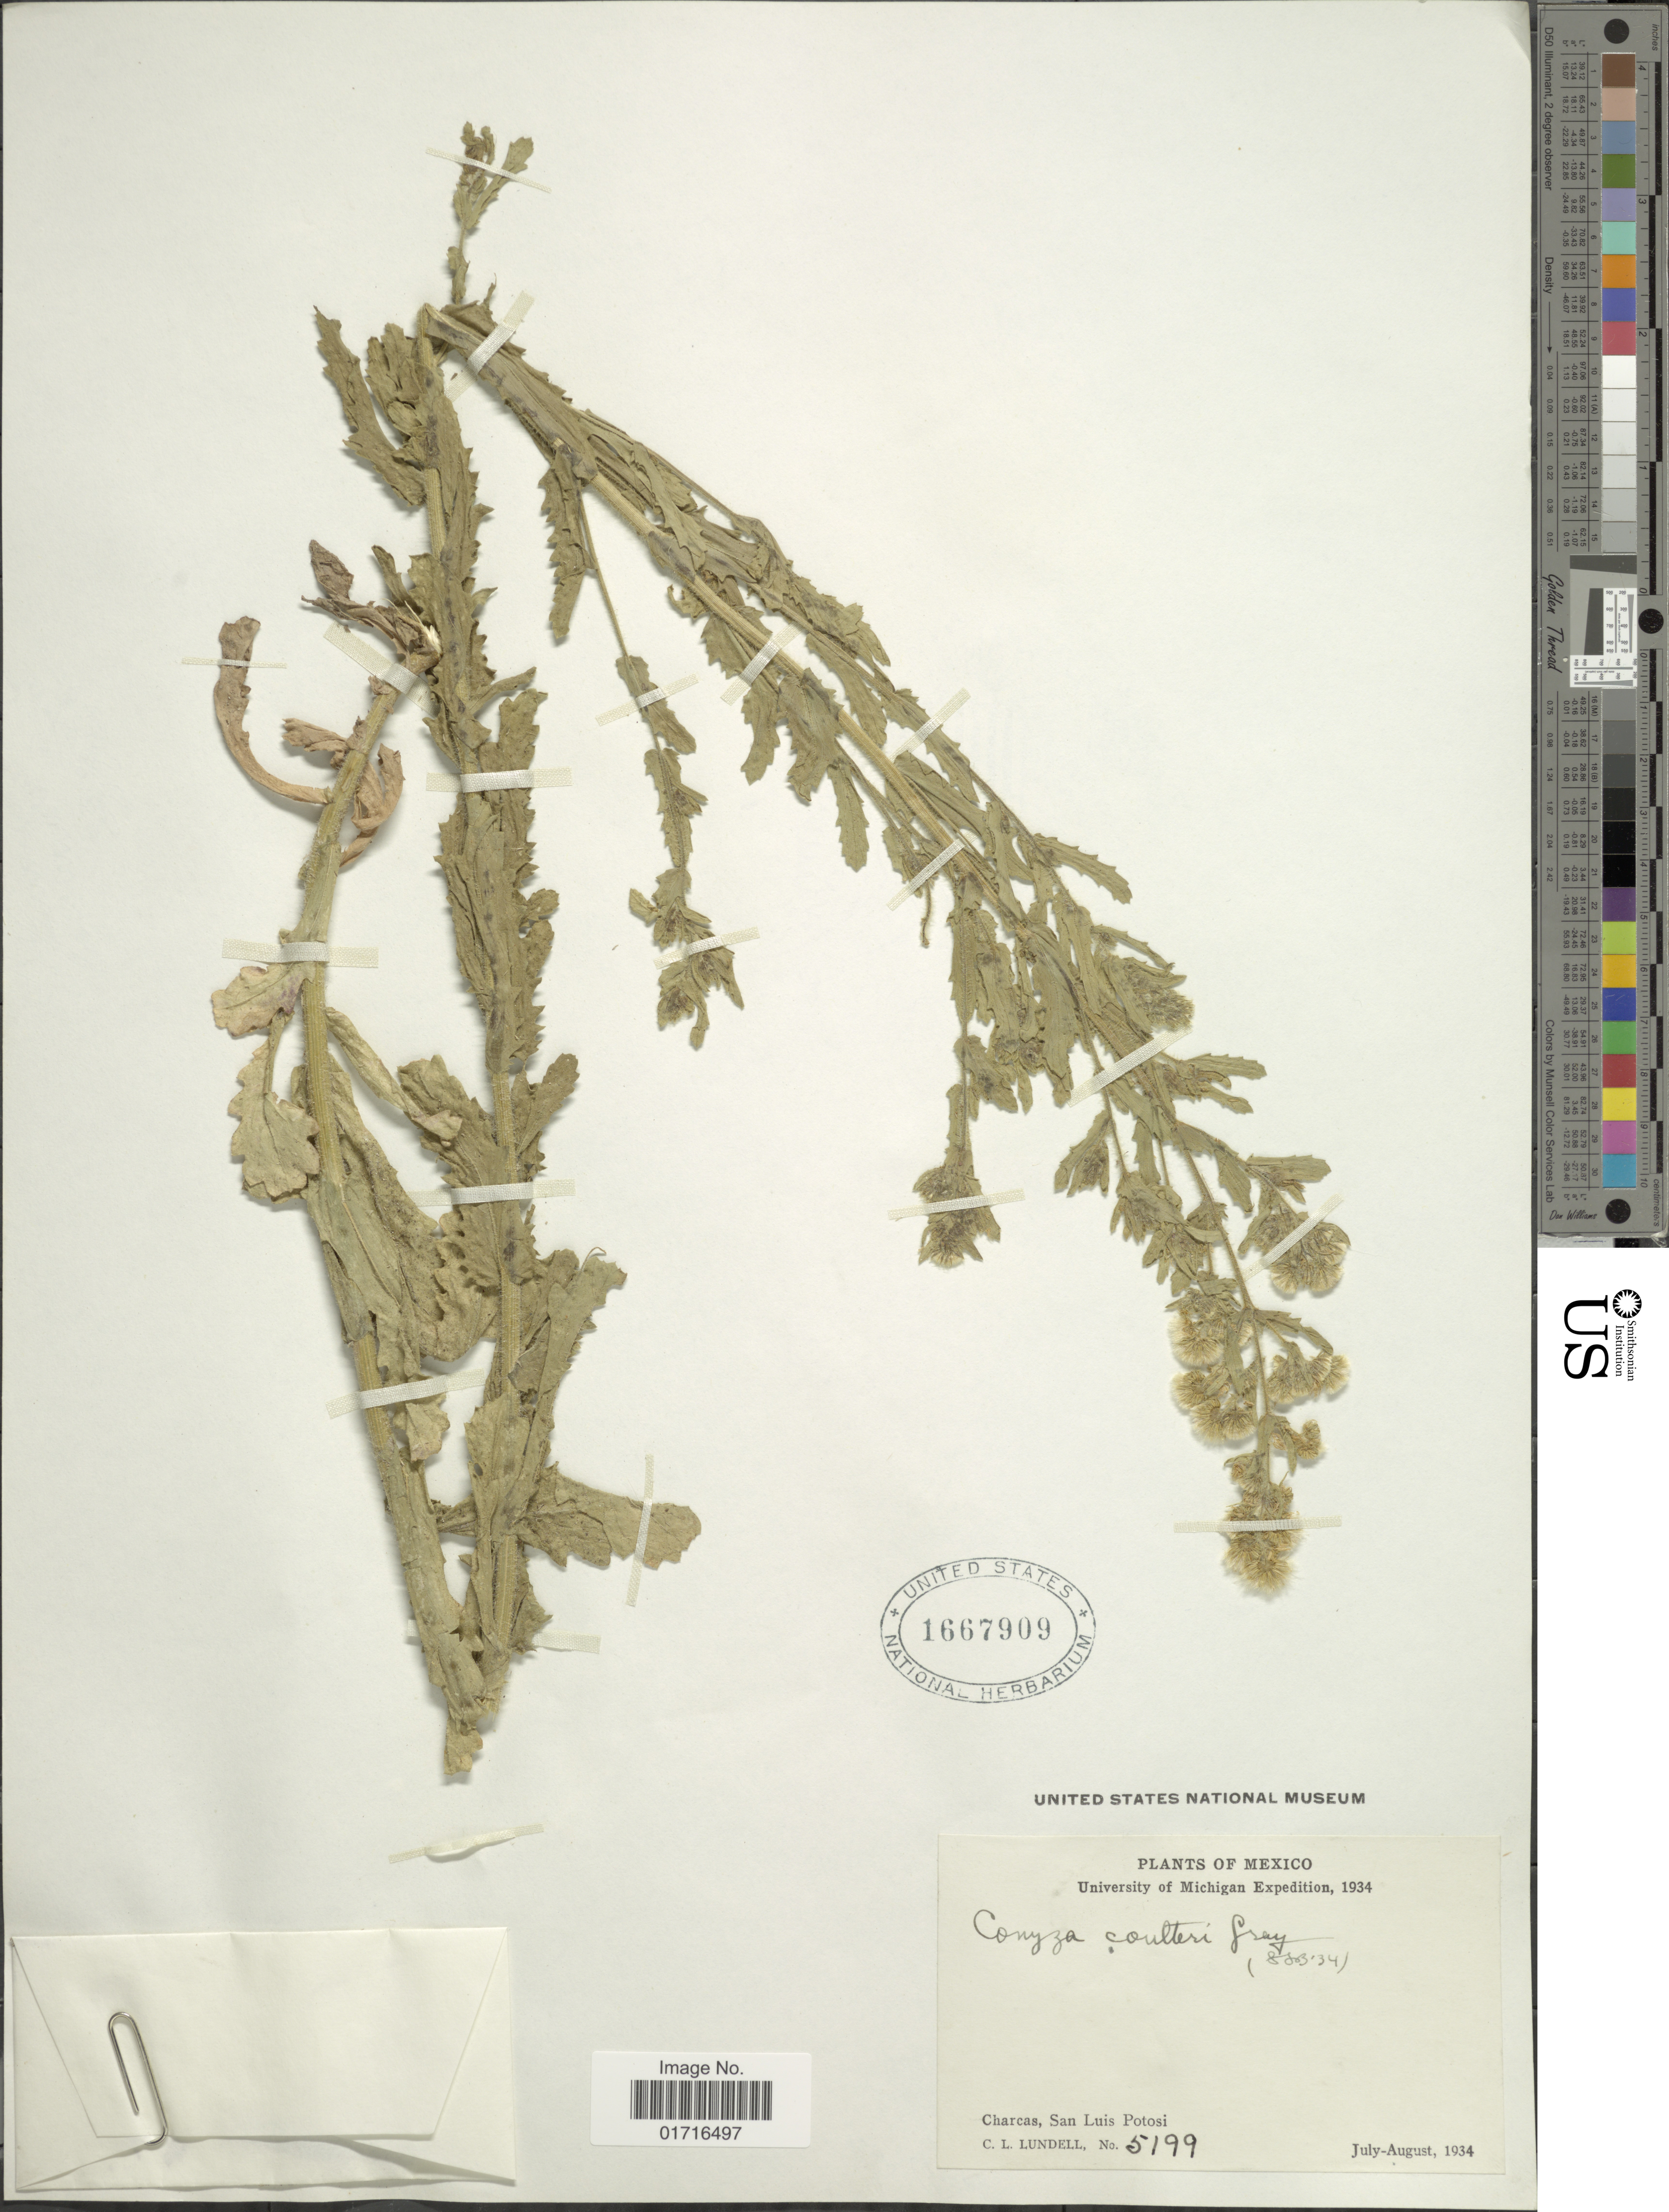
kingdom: Plantae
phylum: Tracheophyta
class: Magnoliopsida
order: Asterales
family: Asteraceae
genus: Conyza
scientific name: Conyza coulteri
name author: A. Gray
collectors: C. L. Lundell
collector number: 5199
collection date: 1934-07/1934-08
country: Mexico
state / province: San Luis Potosí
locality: Charcas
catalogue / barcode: US 1667909